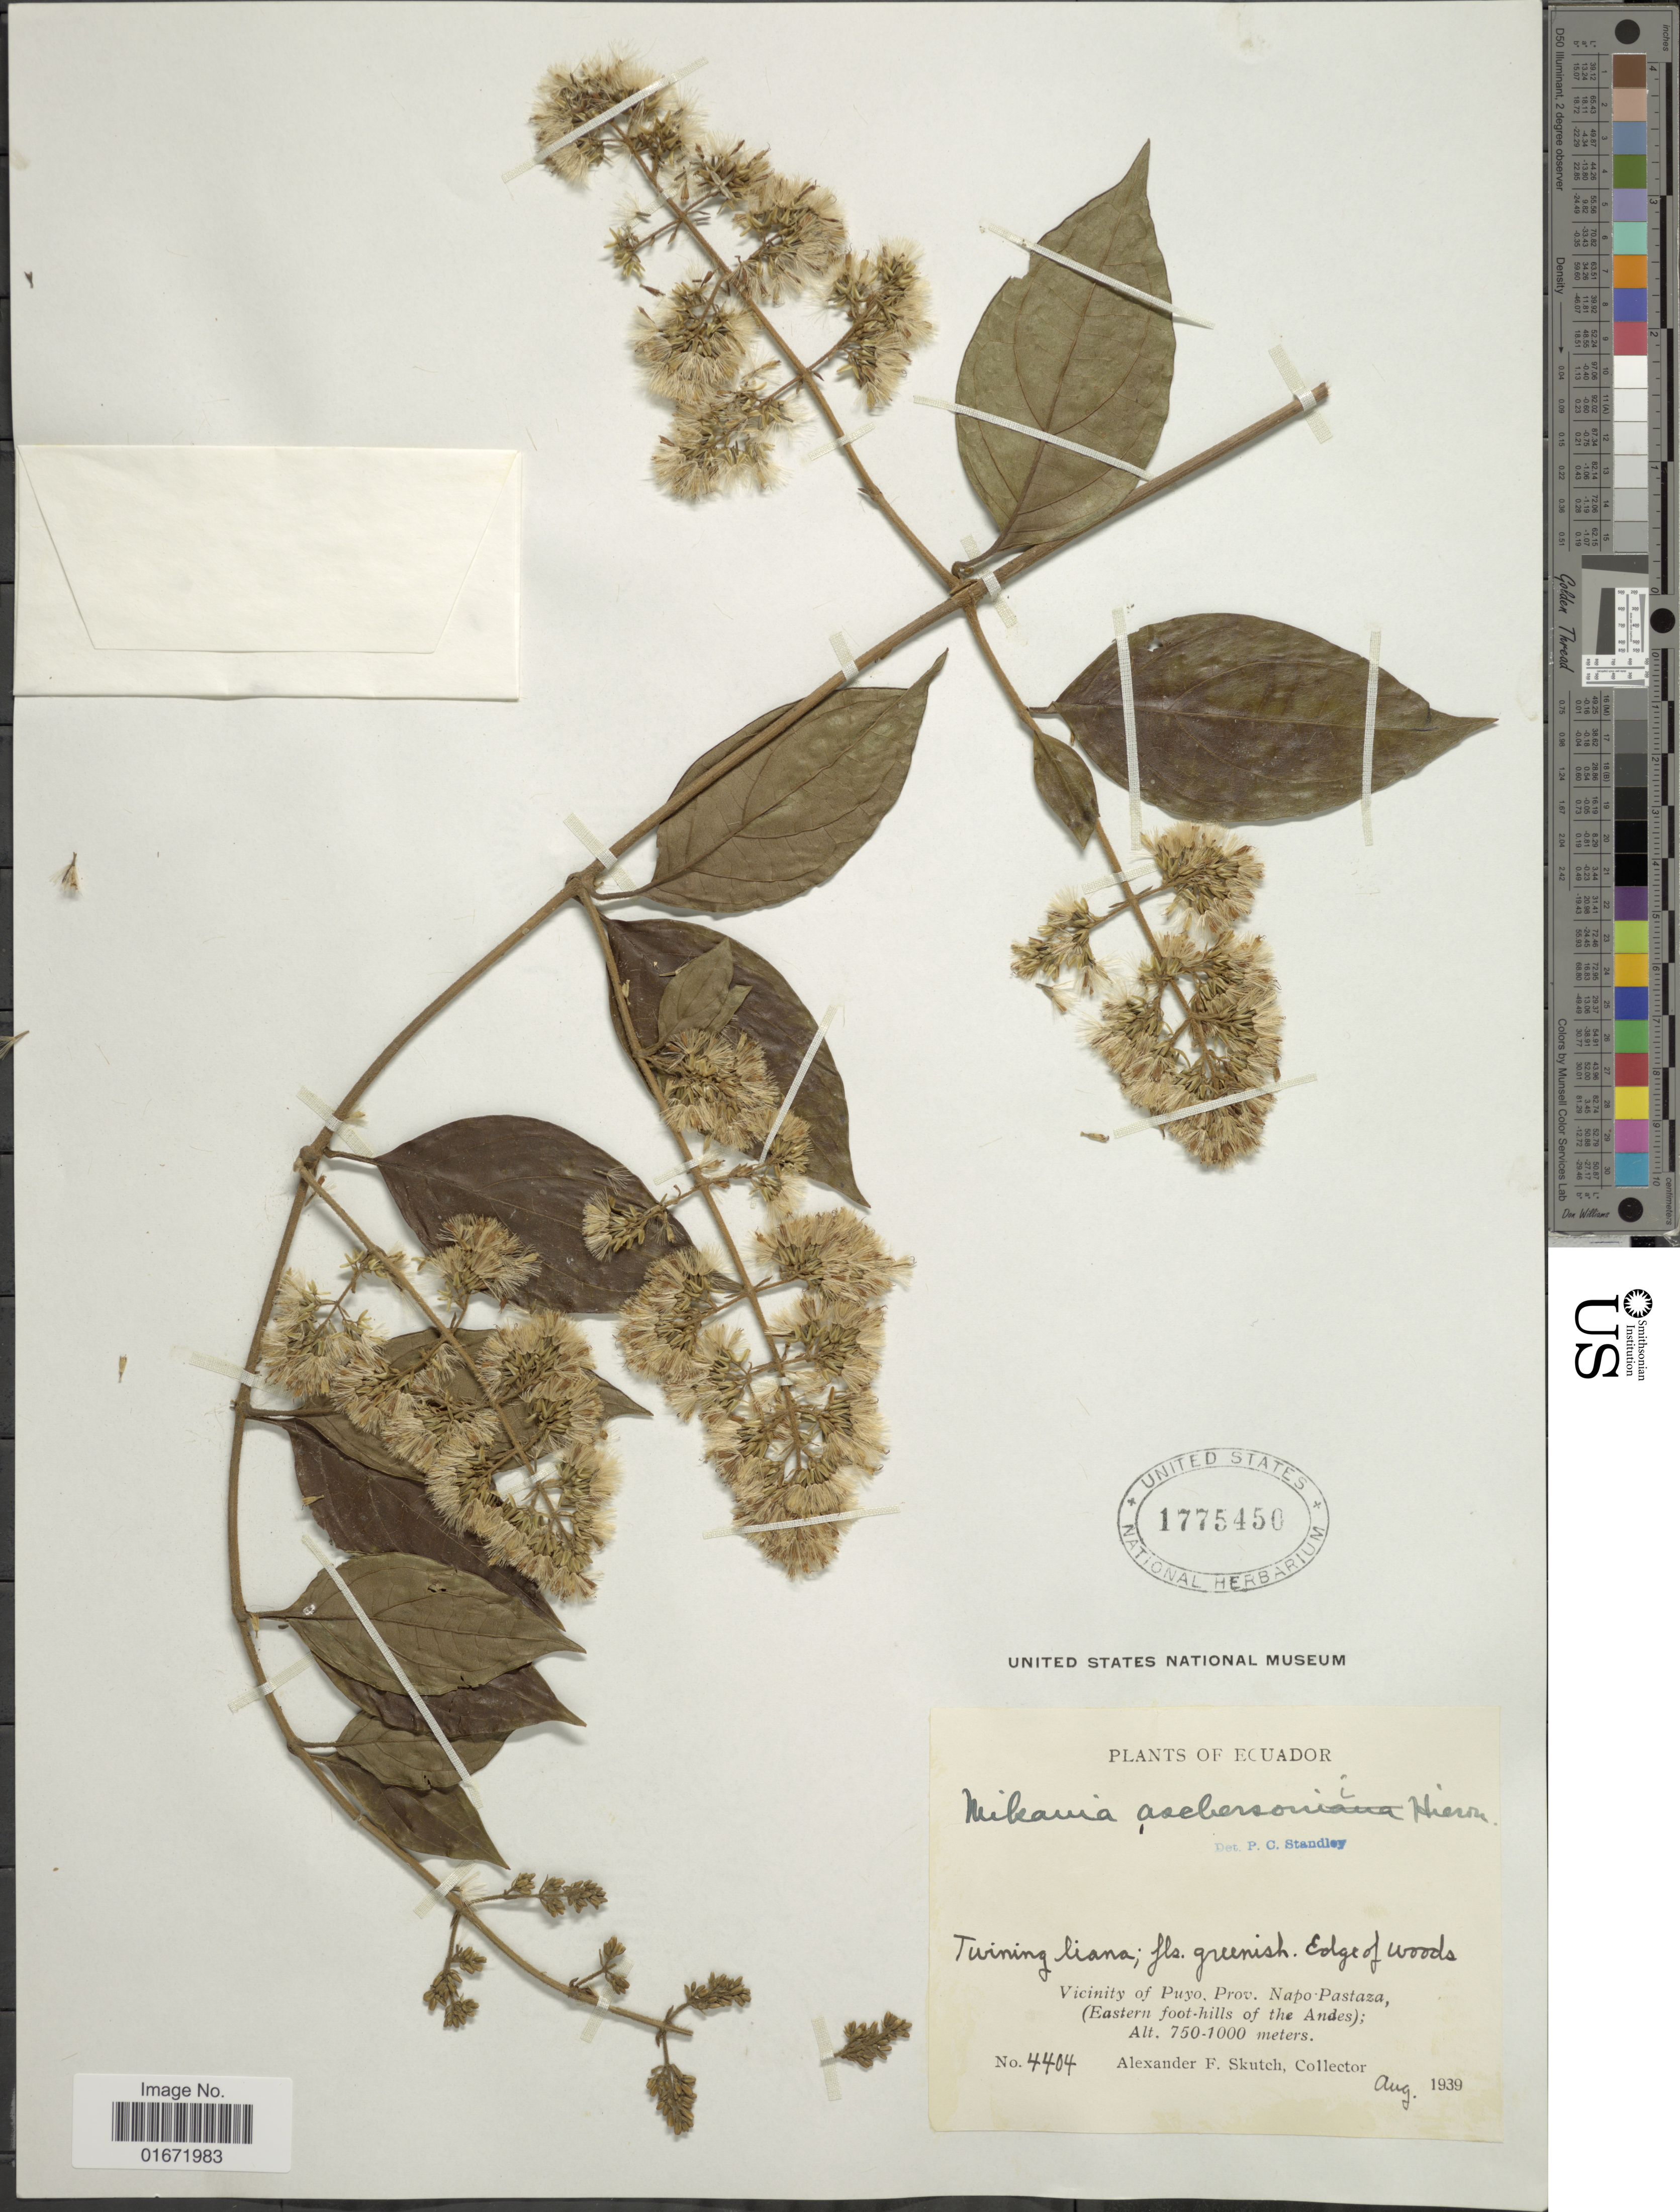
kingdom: Plantae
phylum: Tracheophyta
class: Magnoliopsida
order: Asterales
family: Asteraceae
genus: Mikania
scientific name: Mikania nigropunctulata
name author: Hieron.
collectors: A. F. Skutch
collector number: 4404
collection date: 1939-08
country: Ecuador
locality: Vicinity of Puyo, Prov. Napo Pastaza, (Eastern foot-hills of the Andes)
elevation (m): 750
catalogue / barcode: US 1775450